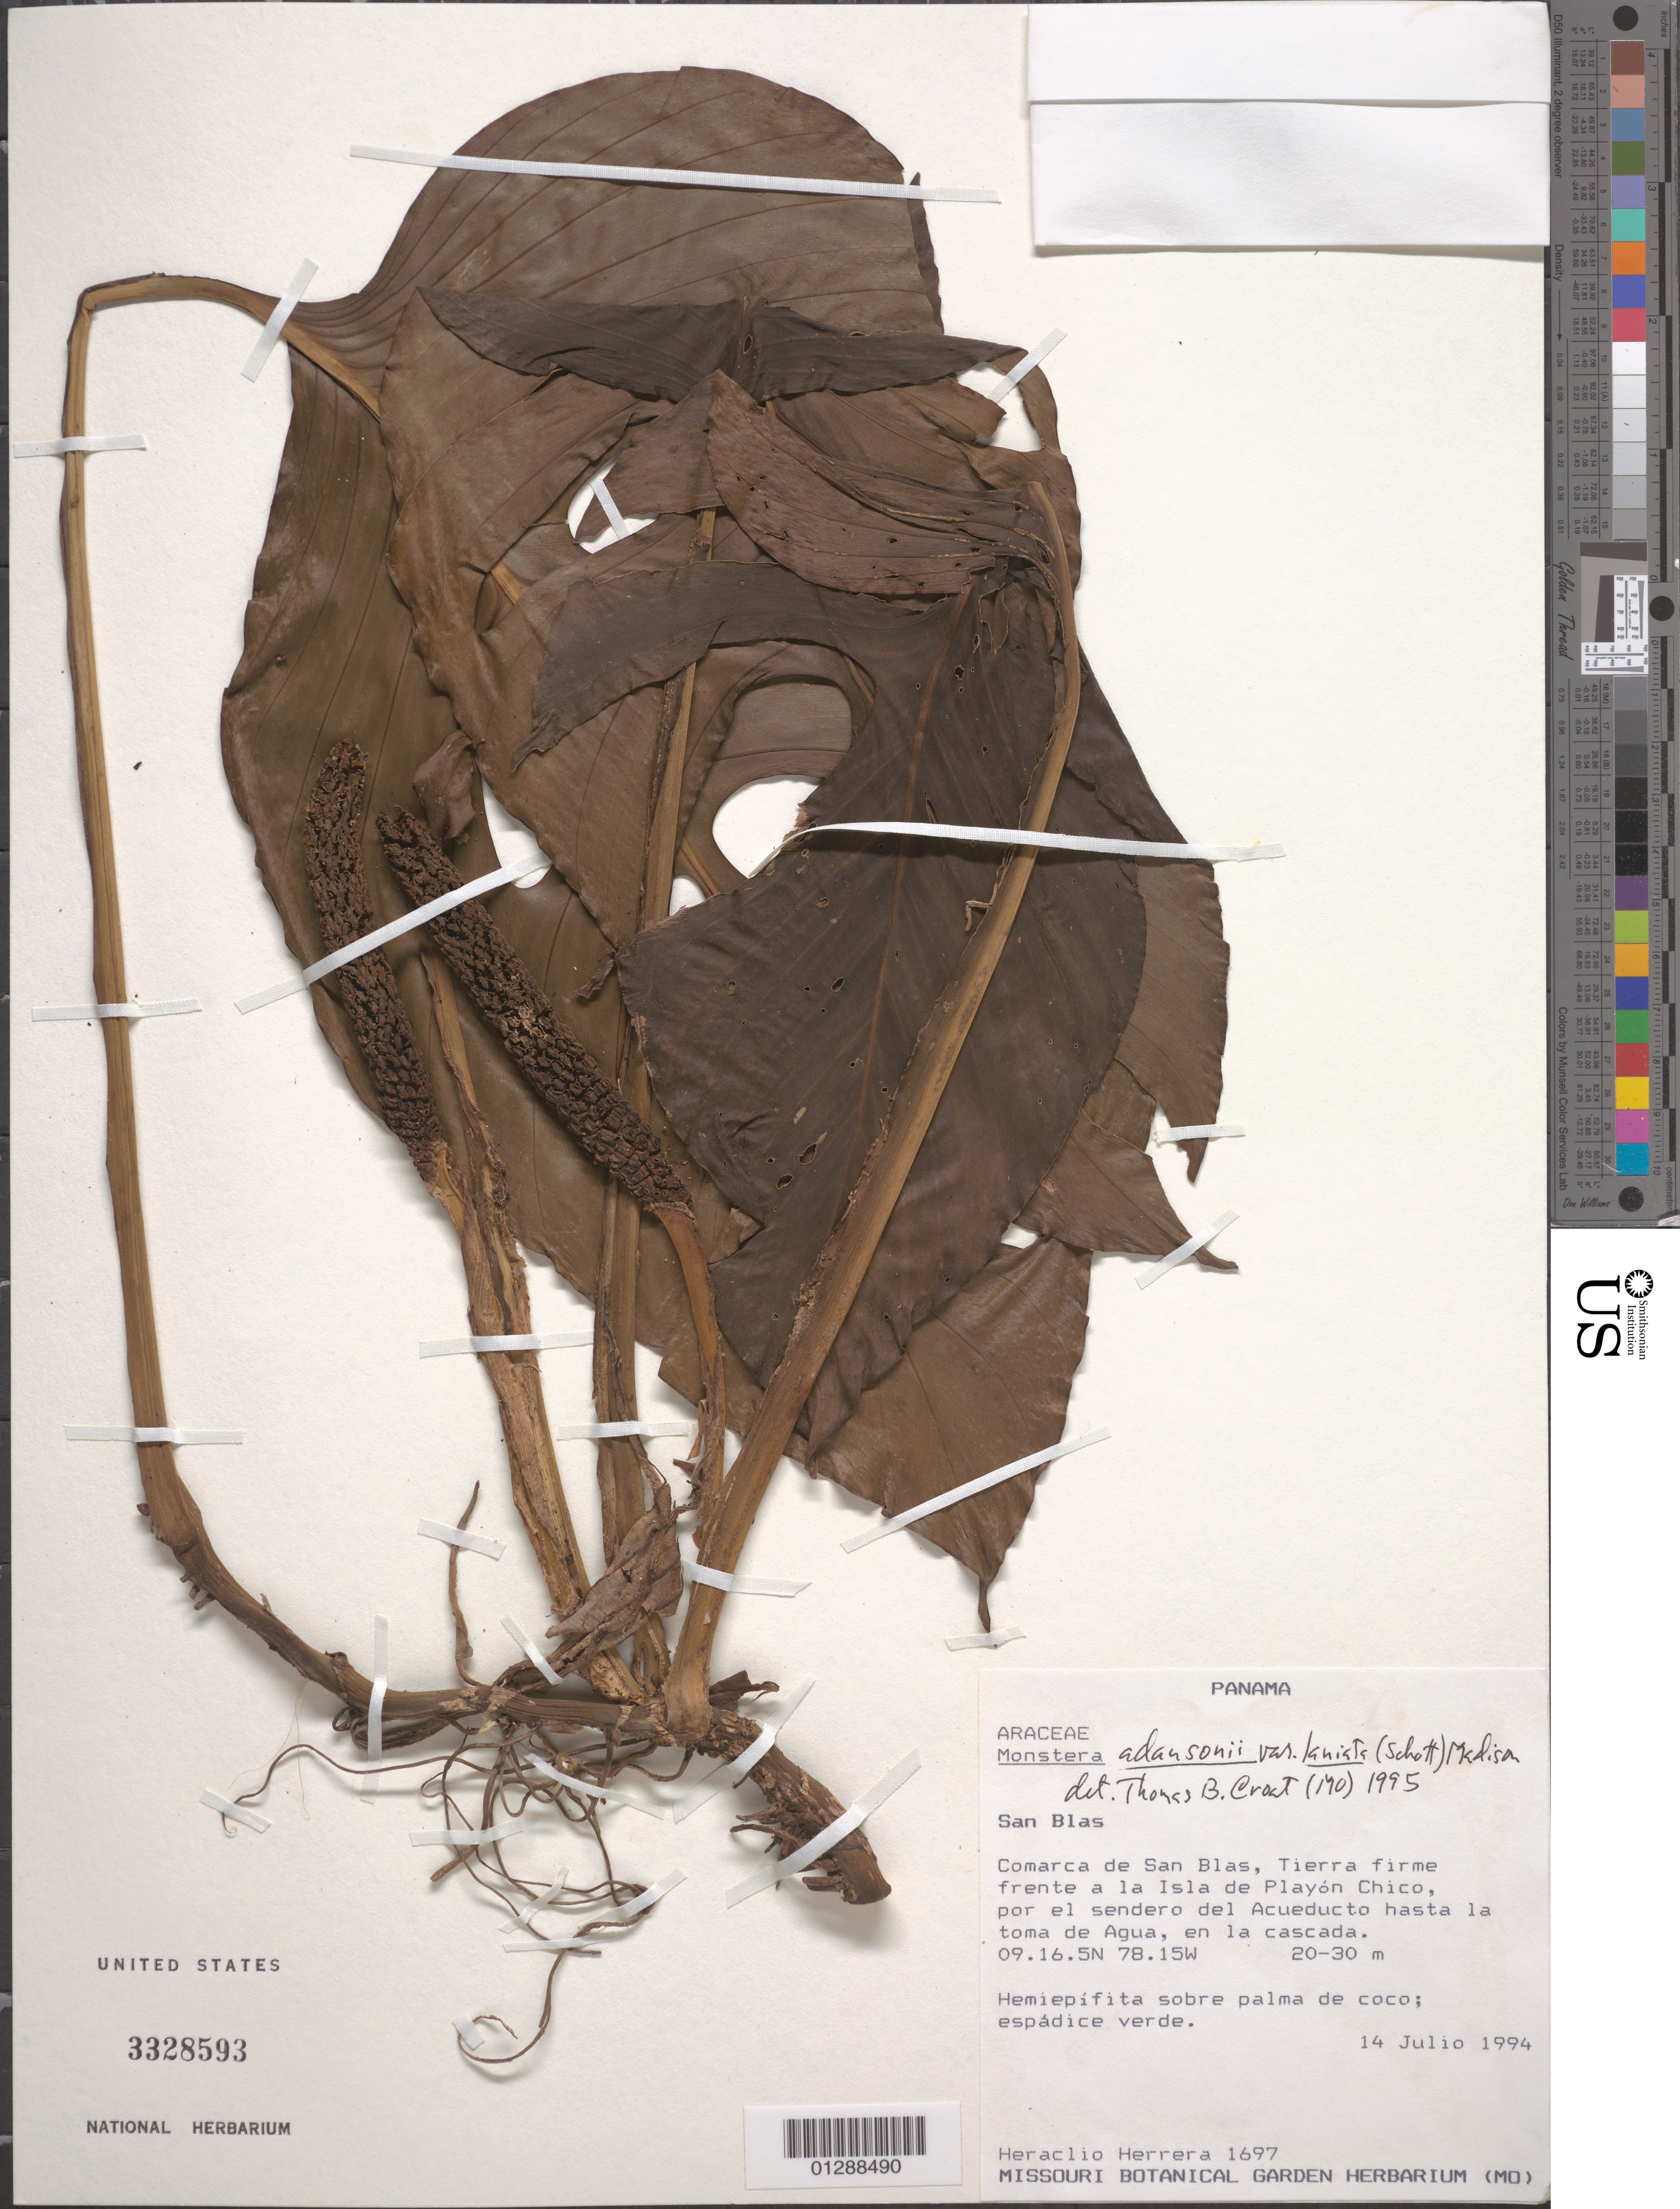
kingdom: Plantae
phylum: Tracheophyta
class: Liliopsida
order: Alismatales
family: Araceae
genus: Monstera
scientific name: Monstera adansonii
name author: Schott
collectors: H. Herrera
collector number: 1697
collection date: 1994-07-14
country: Panama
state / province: Kuna Yala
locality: San Blas. Comarca de San Blas, Tierra firme frente a la Isla de Playón Chico, por el sendero del Acueducto hasta la toma de Agua, en la cascada.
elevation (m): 20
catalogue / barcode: US 3328593